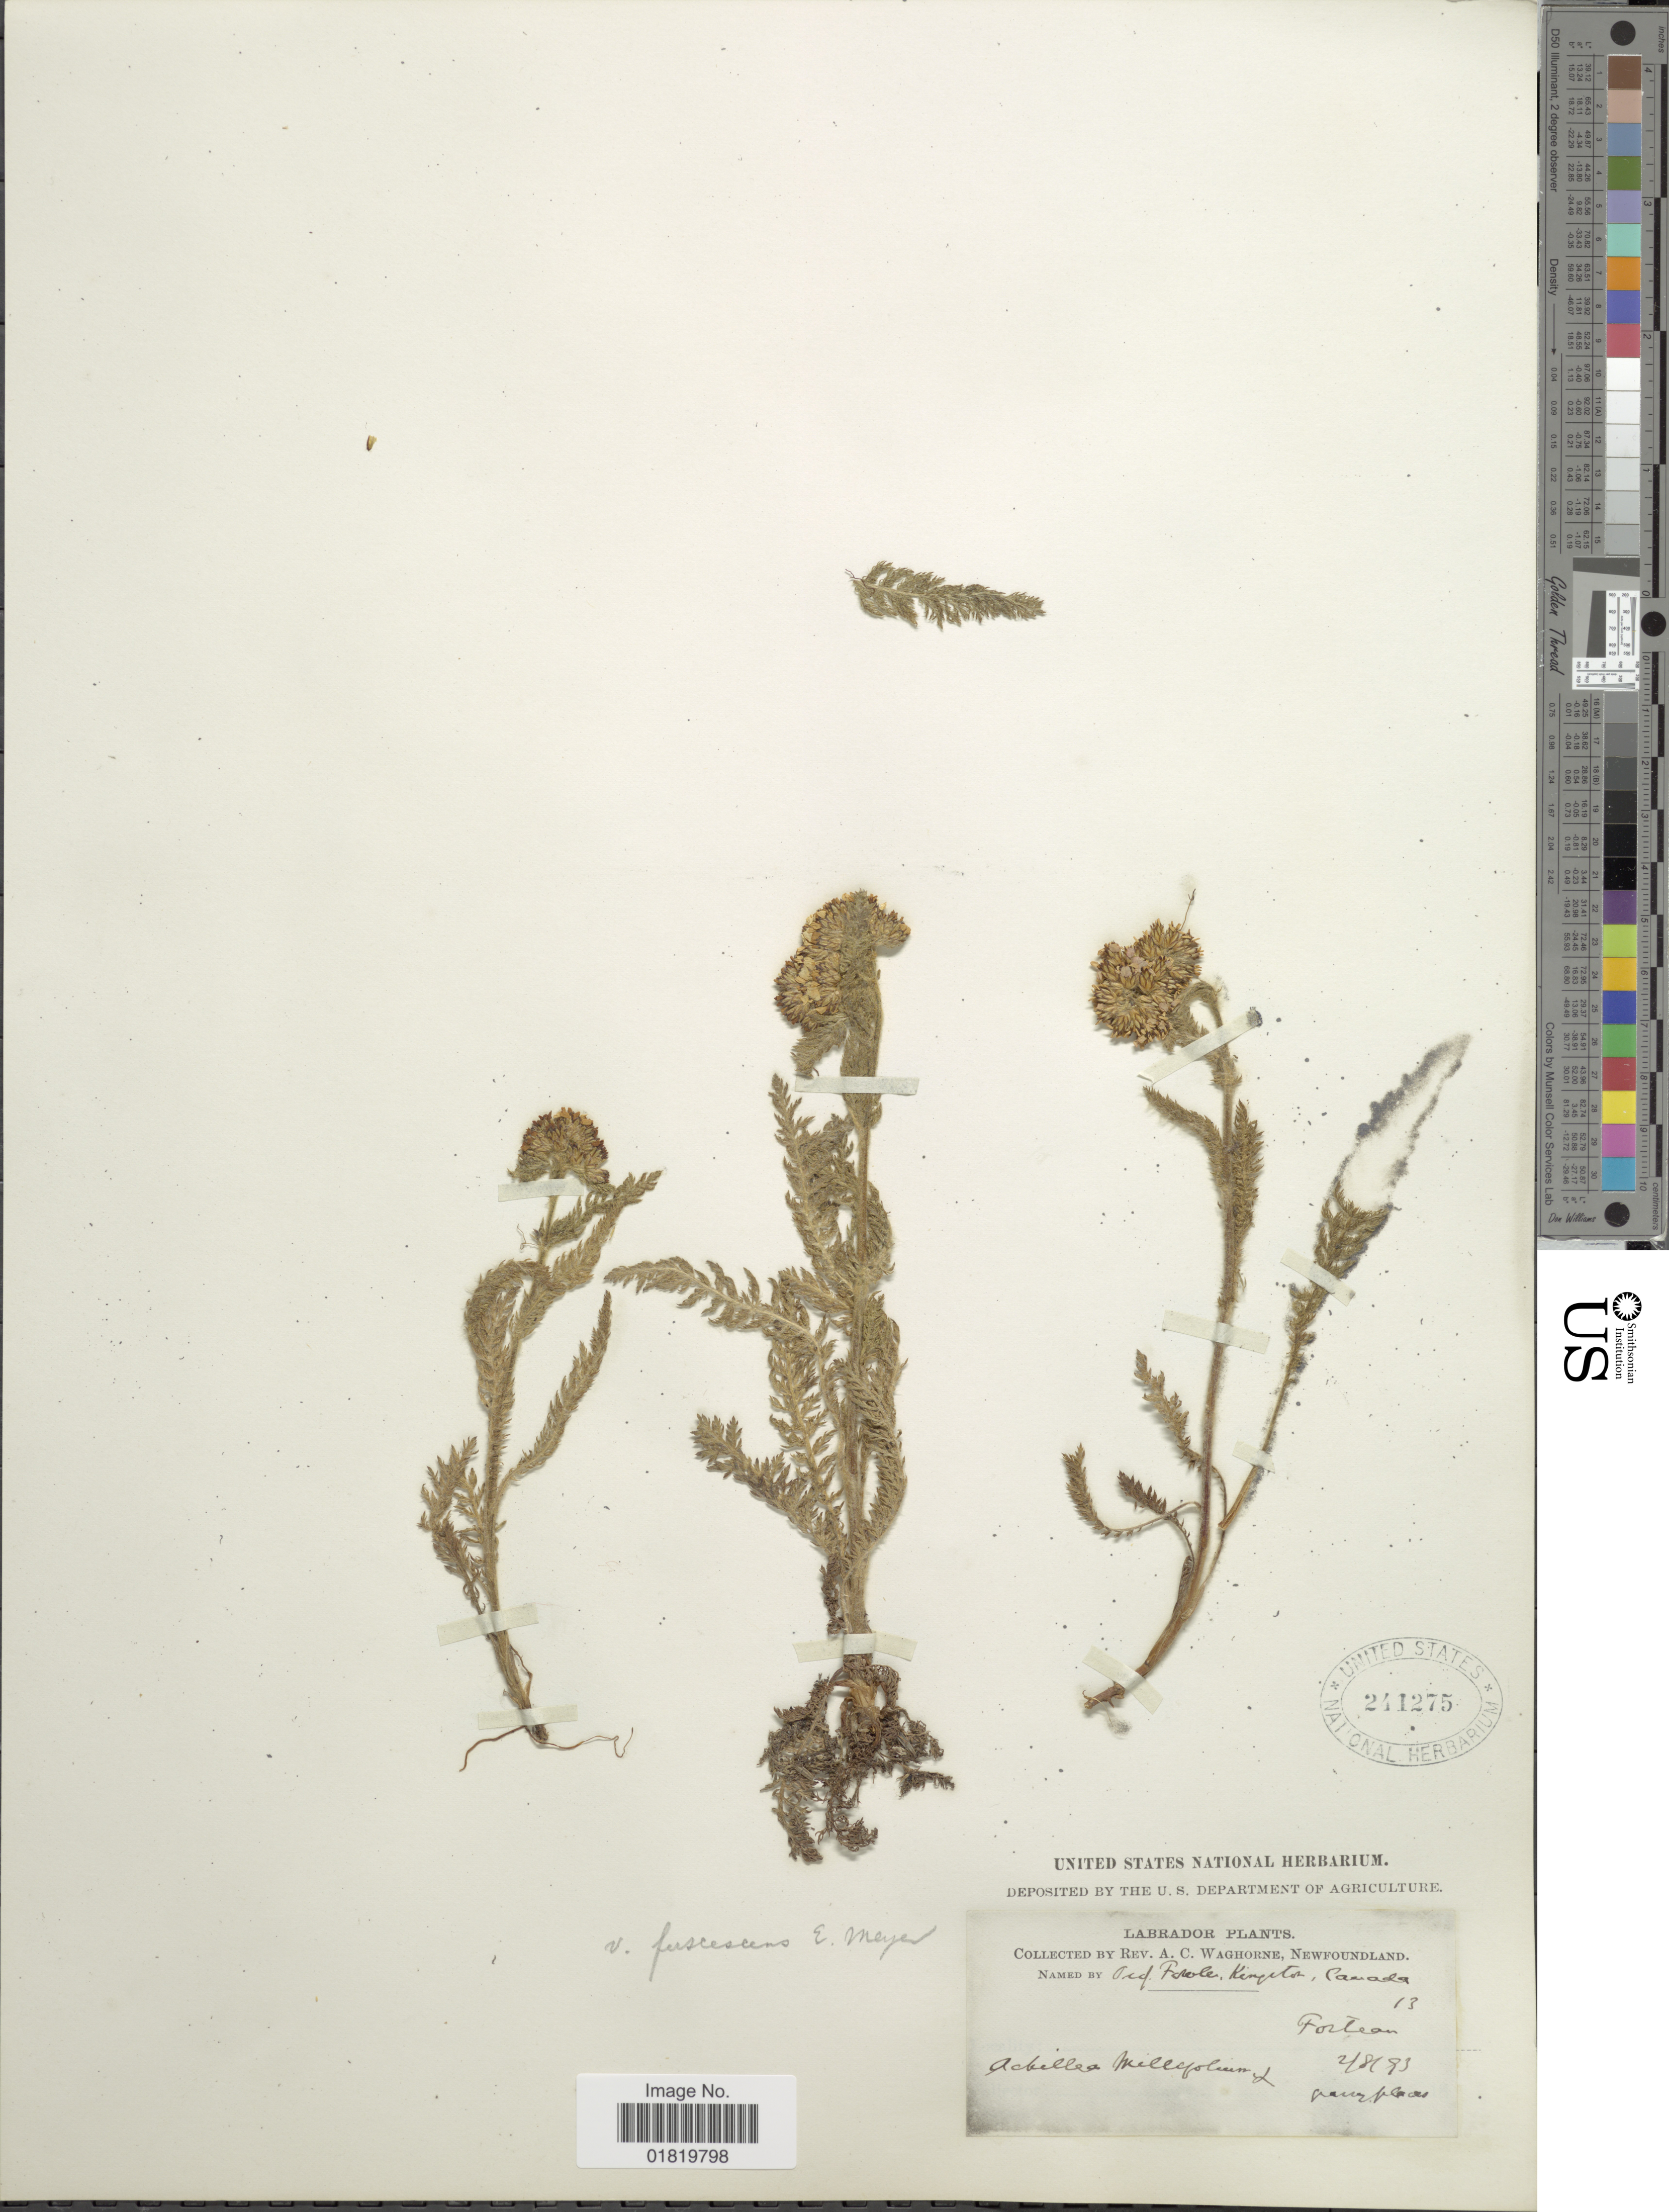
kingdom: Plantae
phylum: Tracheophyta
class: Magnoliopsida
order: Asterales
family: Asteraceae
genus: Achillea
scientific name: Achillea borealis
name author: Bong.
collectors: A. Waghorne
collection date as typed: Transcribed d/m/y: 2/8/93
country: Canada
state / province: Newfoundland and Labrador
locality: Labrador. Fortean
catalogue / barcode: US 241275